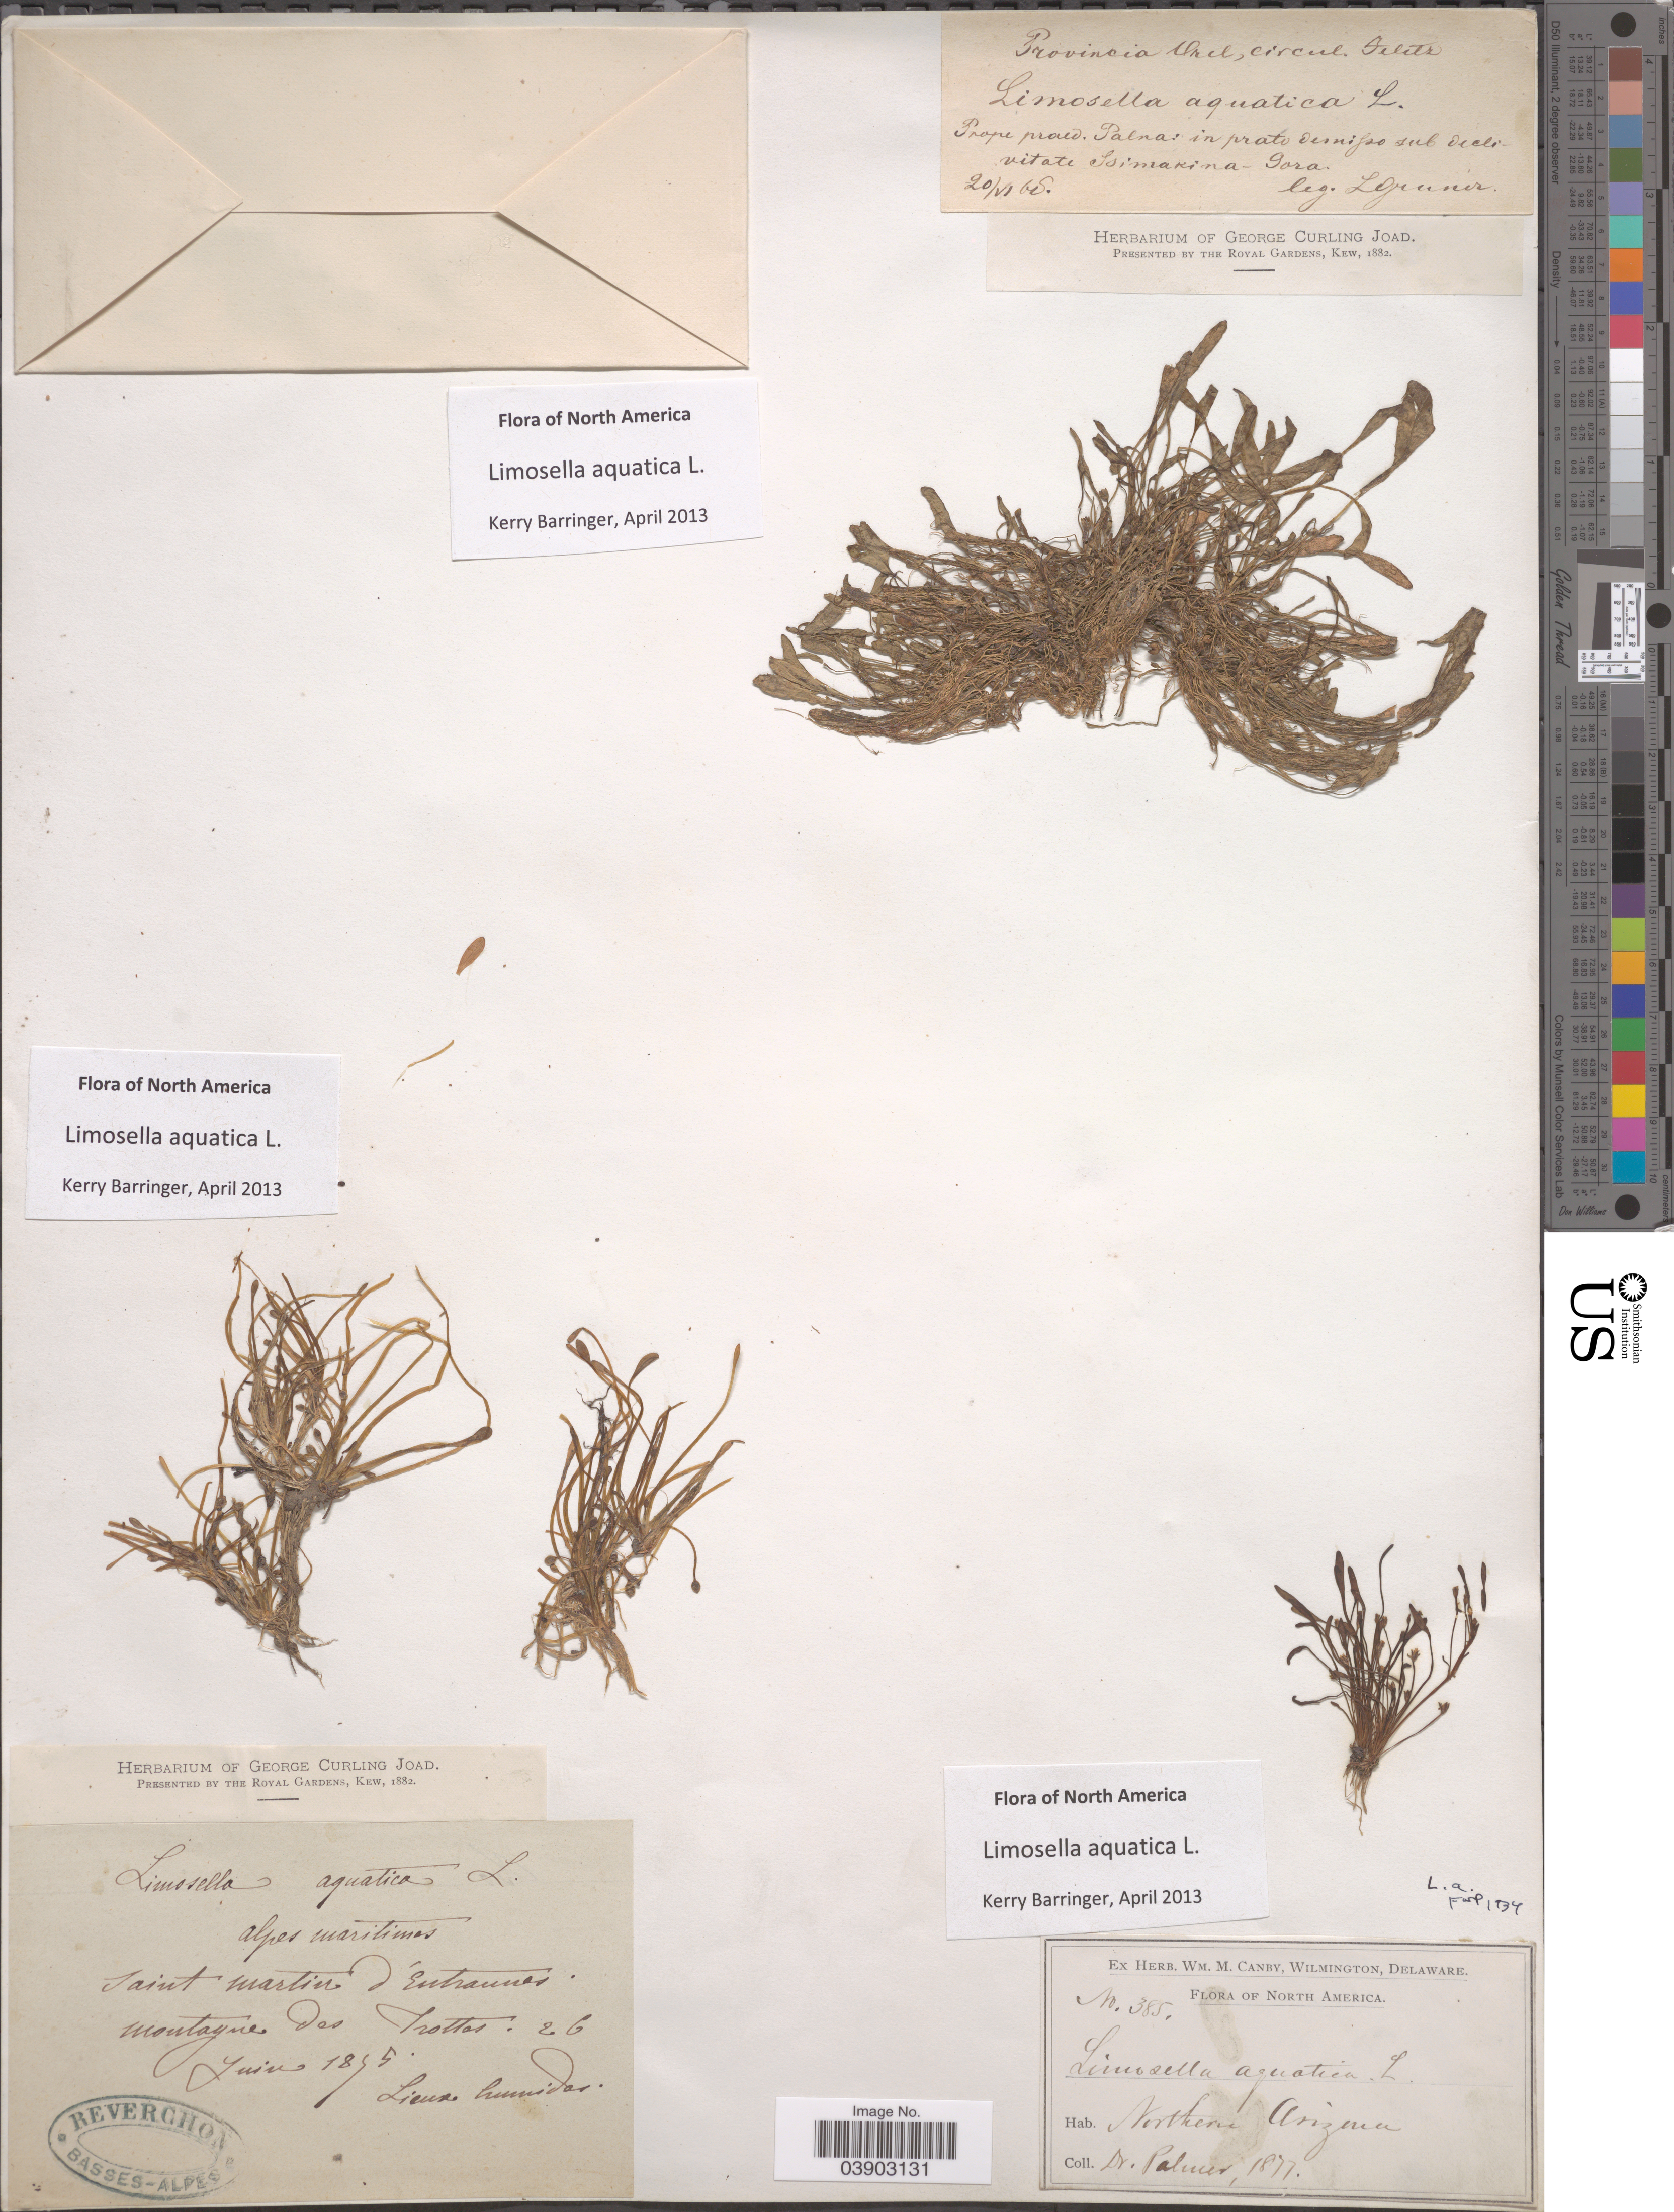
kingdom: Plantae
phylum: Tracheophyta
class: Magnoliopsida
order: Lamiales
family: Scrophulariaceae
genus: Limosella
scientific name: Limosella aquatica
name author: L.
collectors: Palmer, --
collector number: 385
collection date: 1877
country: United States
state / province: Arizona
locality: Northern Arizona.